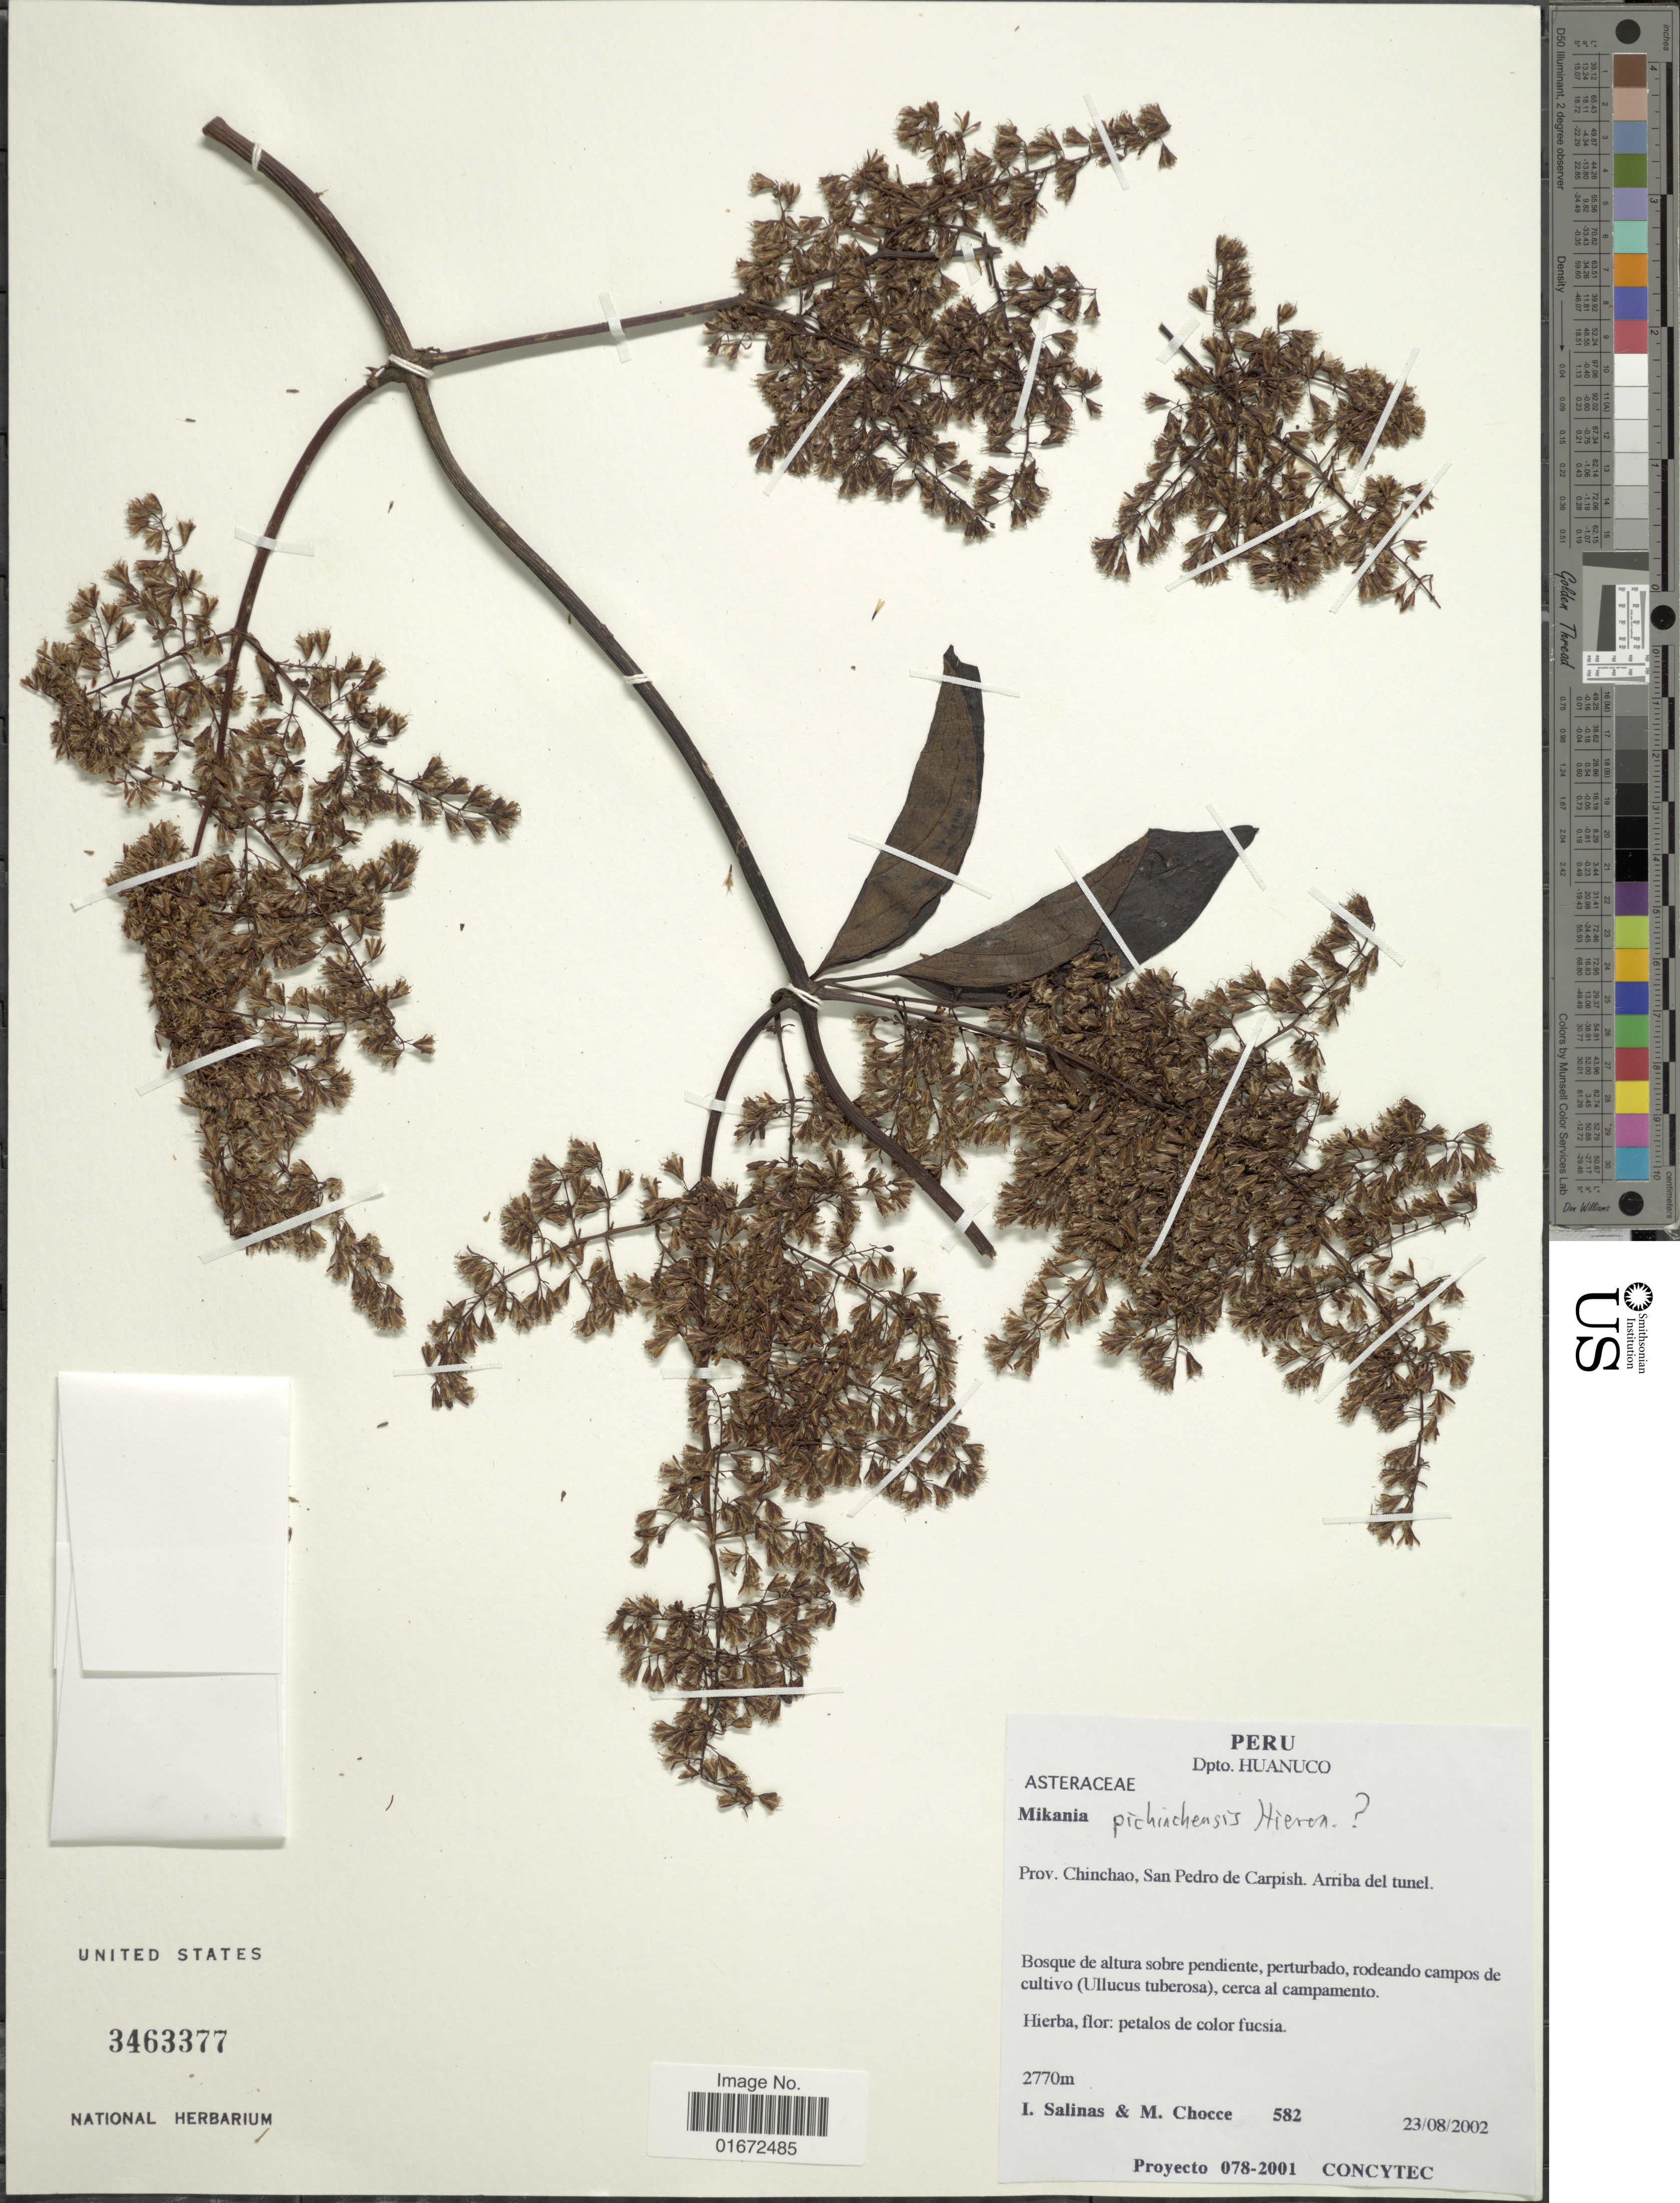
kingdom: Plantae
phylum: Tracheophyta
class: Magnoliopsida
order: Asterales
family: Asteraceae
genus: Mikania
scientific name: Mikania parvicapitulata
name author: Hieron. in Urban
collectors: I. Salinas & M. Chocce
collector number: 582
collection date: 2002-08-23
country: Peru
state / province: Huánuco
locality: Dpto. Huanuco. Prov. Chinchao, San Pedro de Carpish. Arriba del tunel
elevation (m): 2770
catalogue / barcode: US 3463377